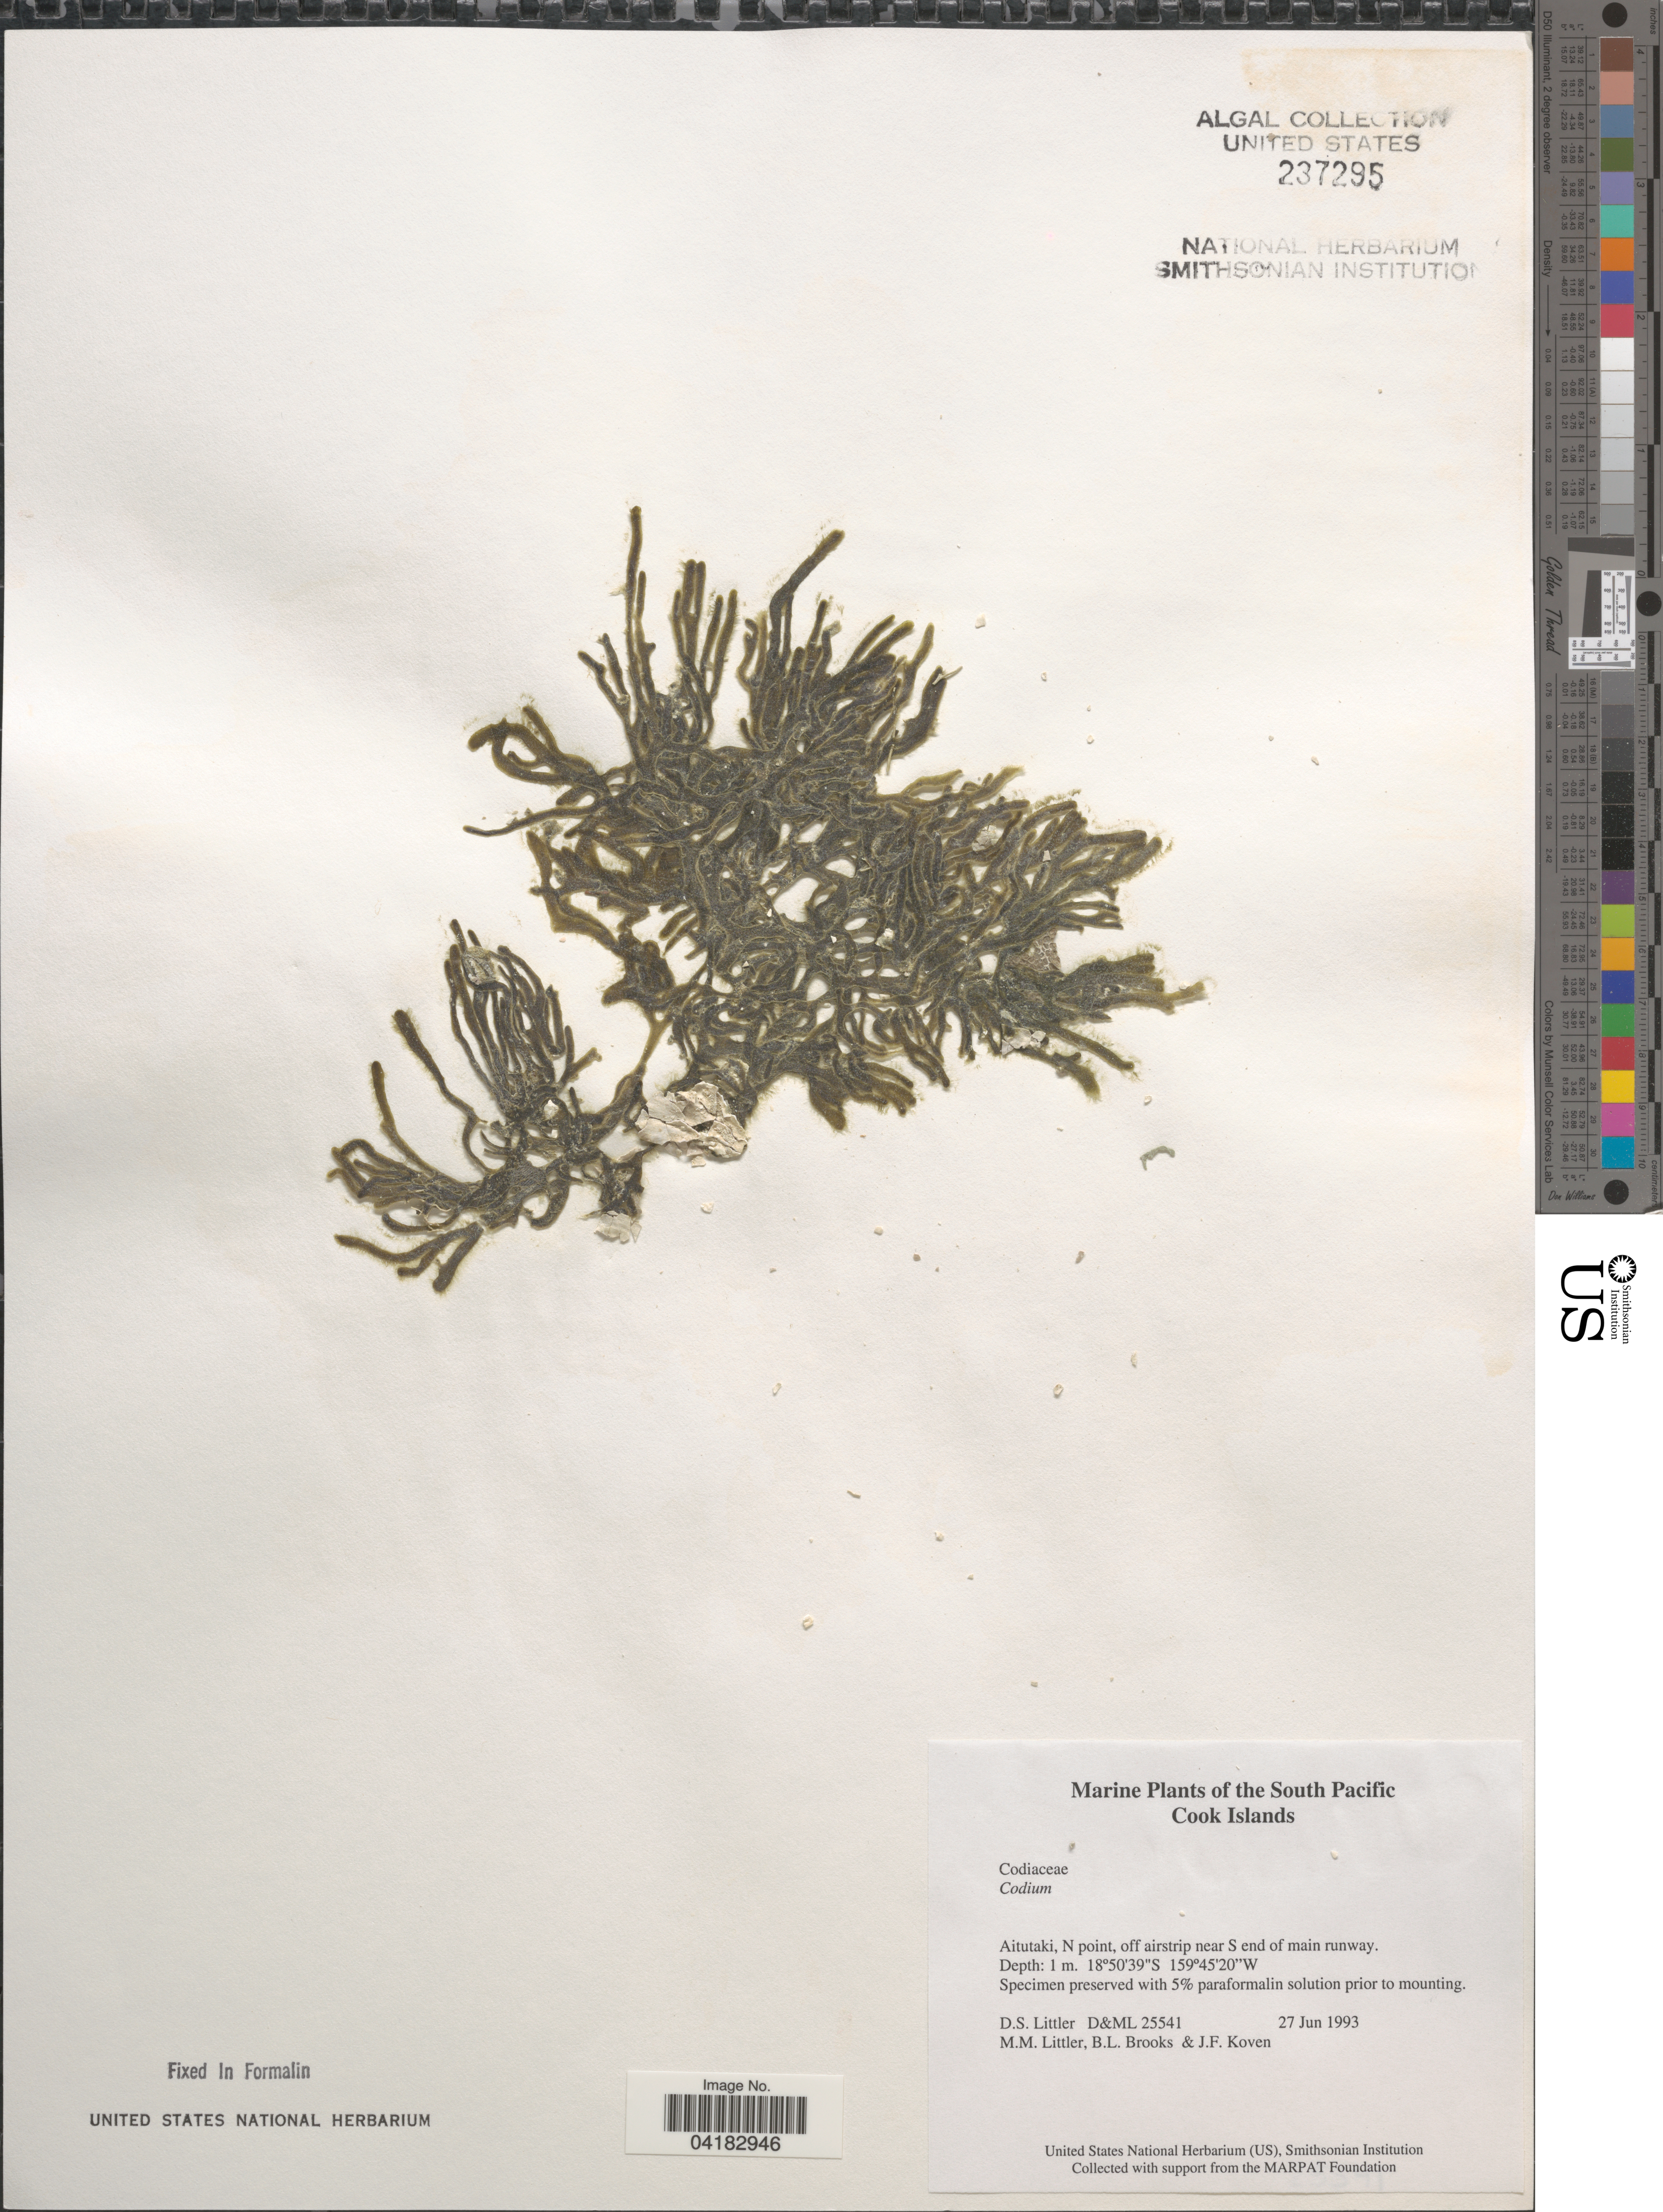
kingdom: Plantae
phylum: Chlorophyta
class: Ulvophyceae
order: Bryopsidales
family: Codiaceae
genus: Codium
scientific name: Codium sp.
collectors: D. S. Littler, B. Brooks & J. Koven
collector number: D&ML25541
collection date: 1993-06-27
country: Cook Islands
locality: South Pacific. Aitutaki, N point, off airstrip near S end of main runway.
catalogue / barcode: US 237295